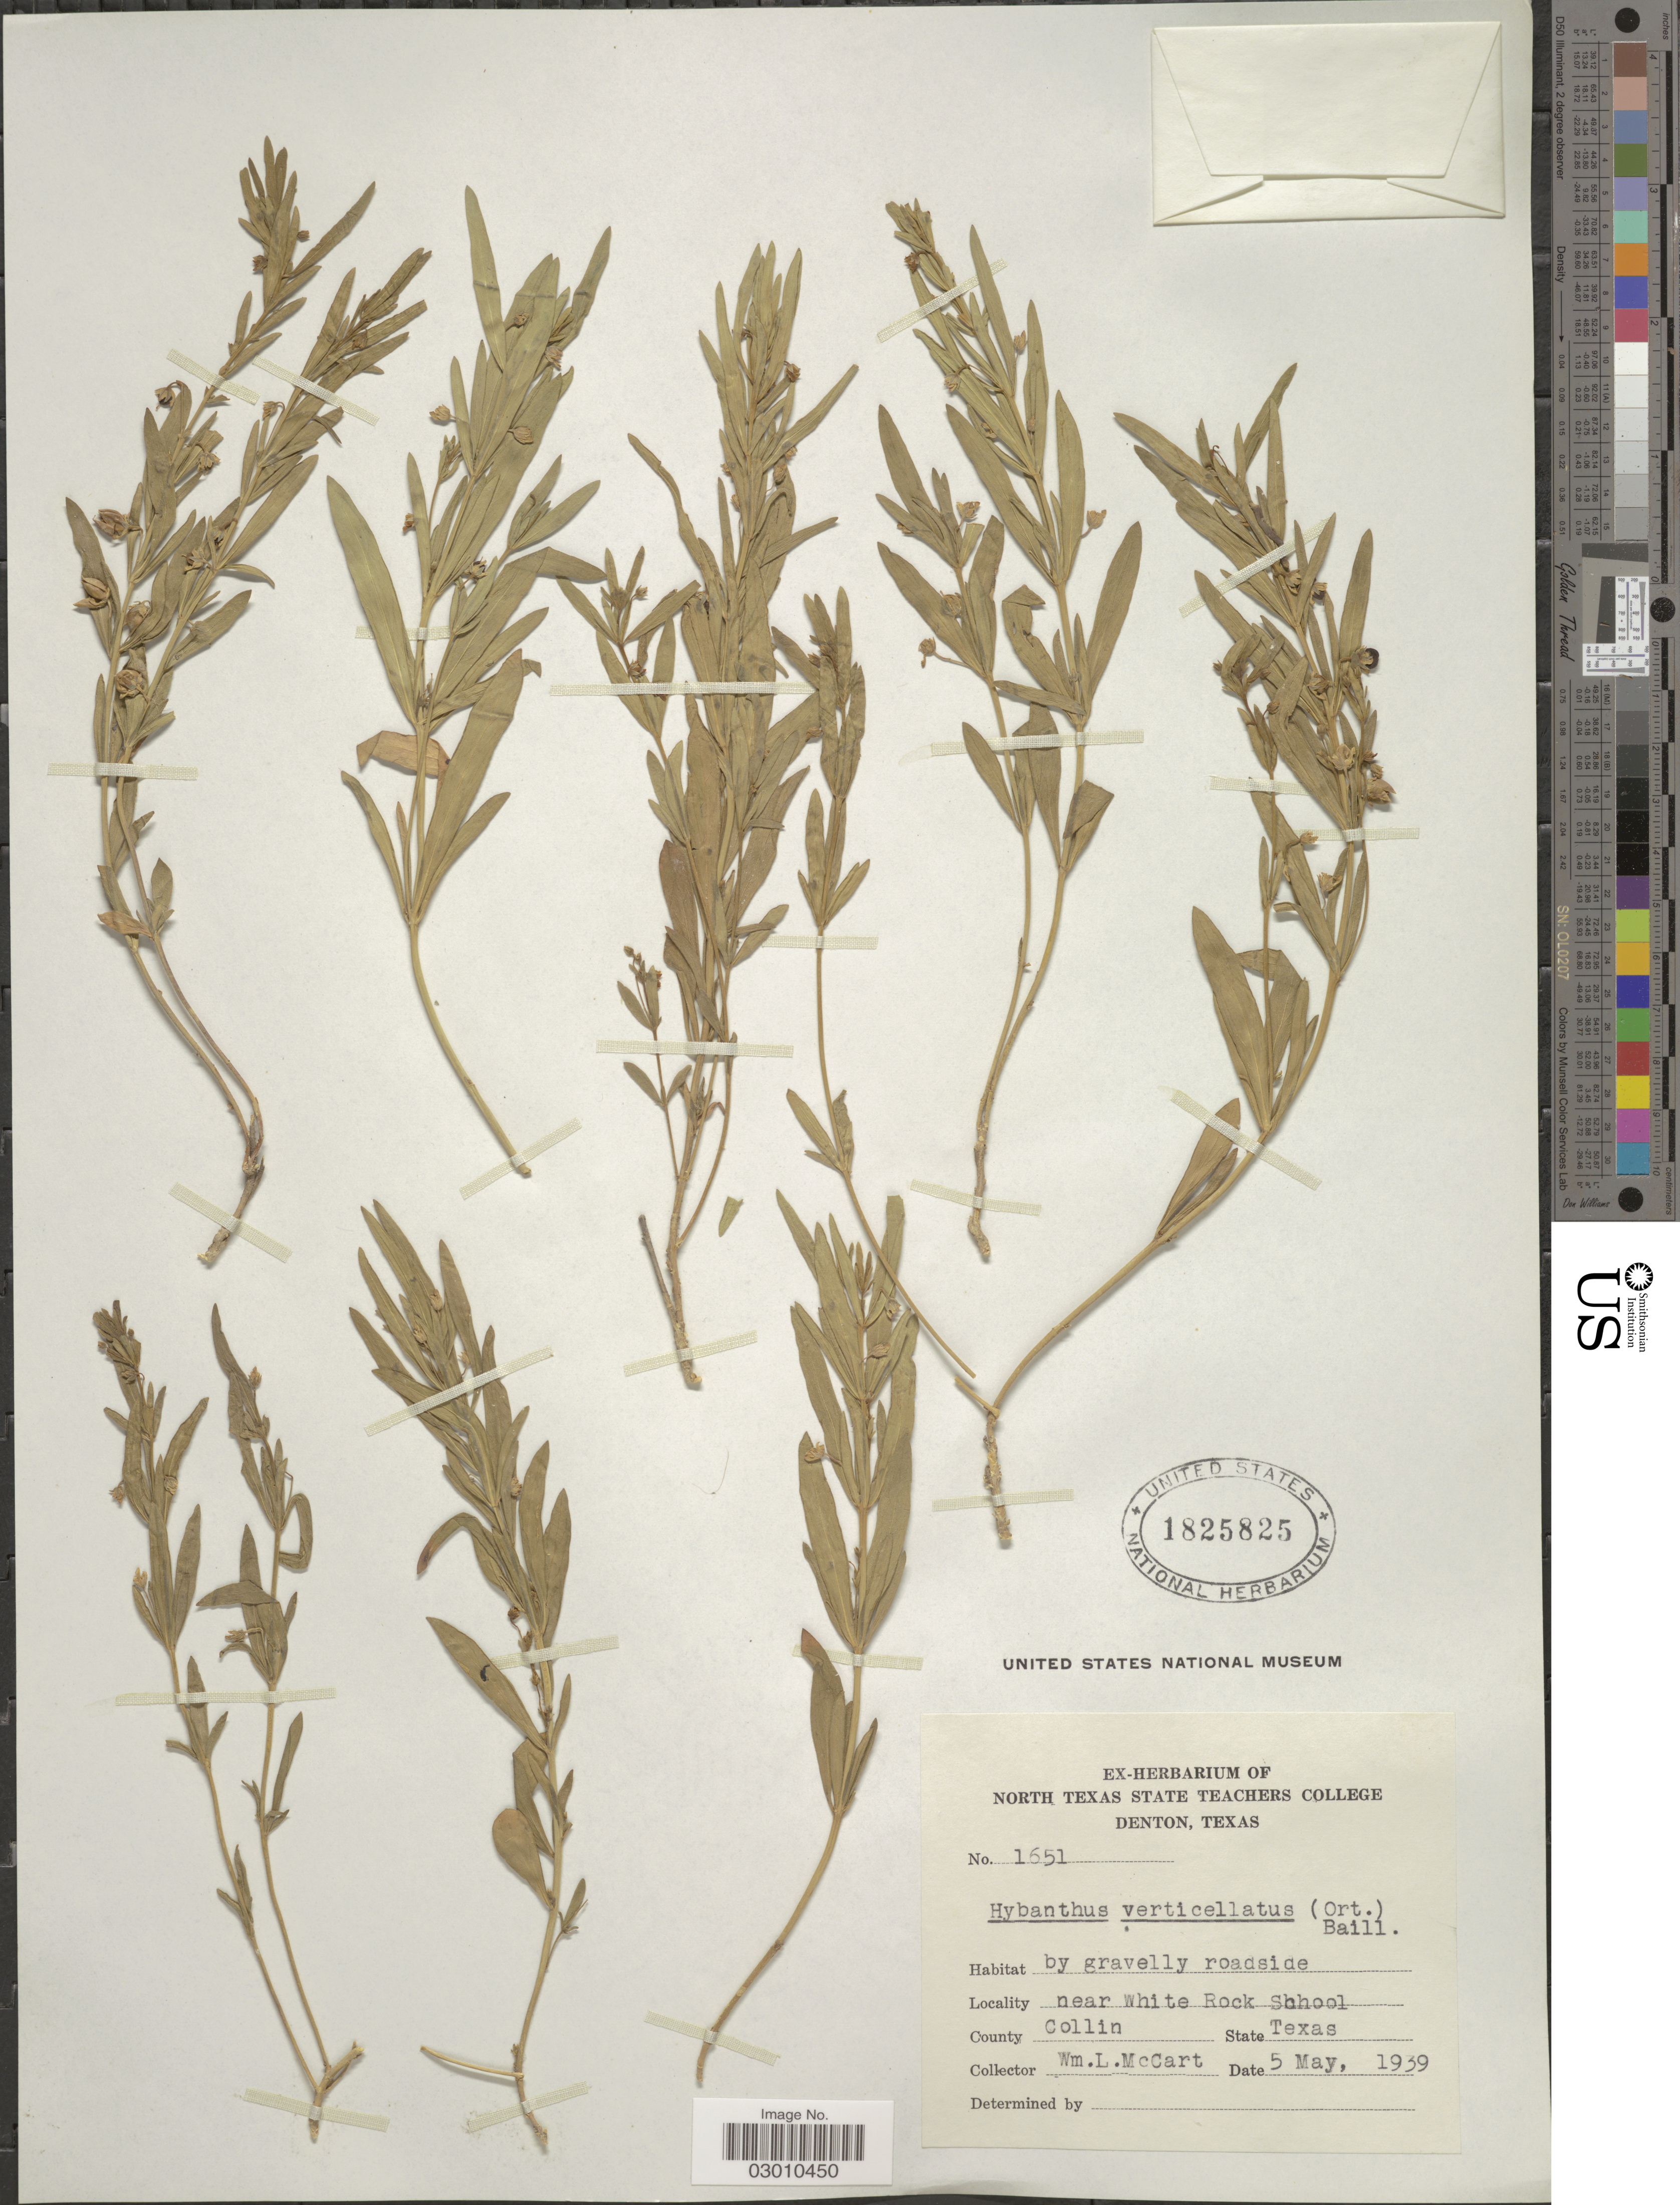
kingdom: Plantae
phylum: Tracheophyta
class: Magnoliopsida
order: Malpighiales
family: Violaceae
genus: Pombalia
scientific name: Pombalia verticillata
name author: (Ortega) Paula-Souza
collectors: W. McCart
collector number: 1651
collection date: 1939-05-05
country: United States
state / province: Texas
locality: Near White Rock School. County Collin.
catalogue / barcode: US 1825825